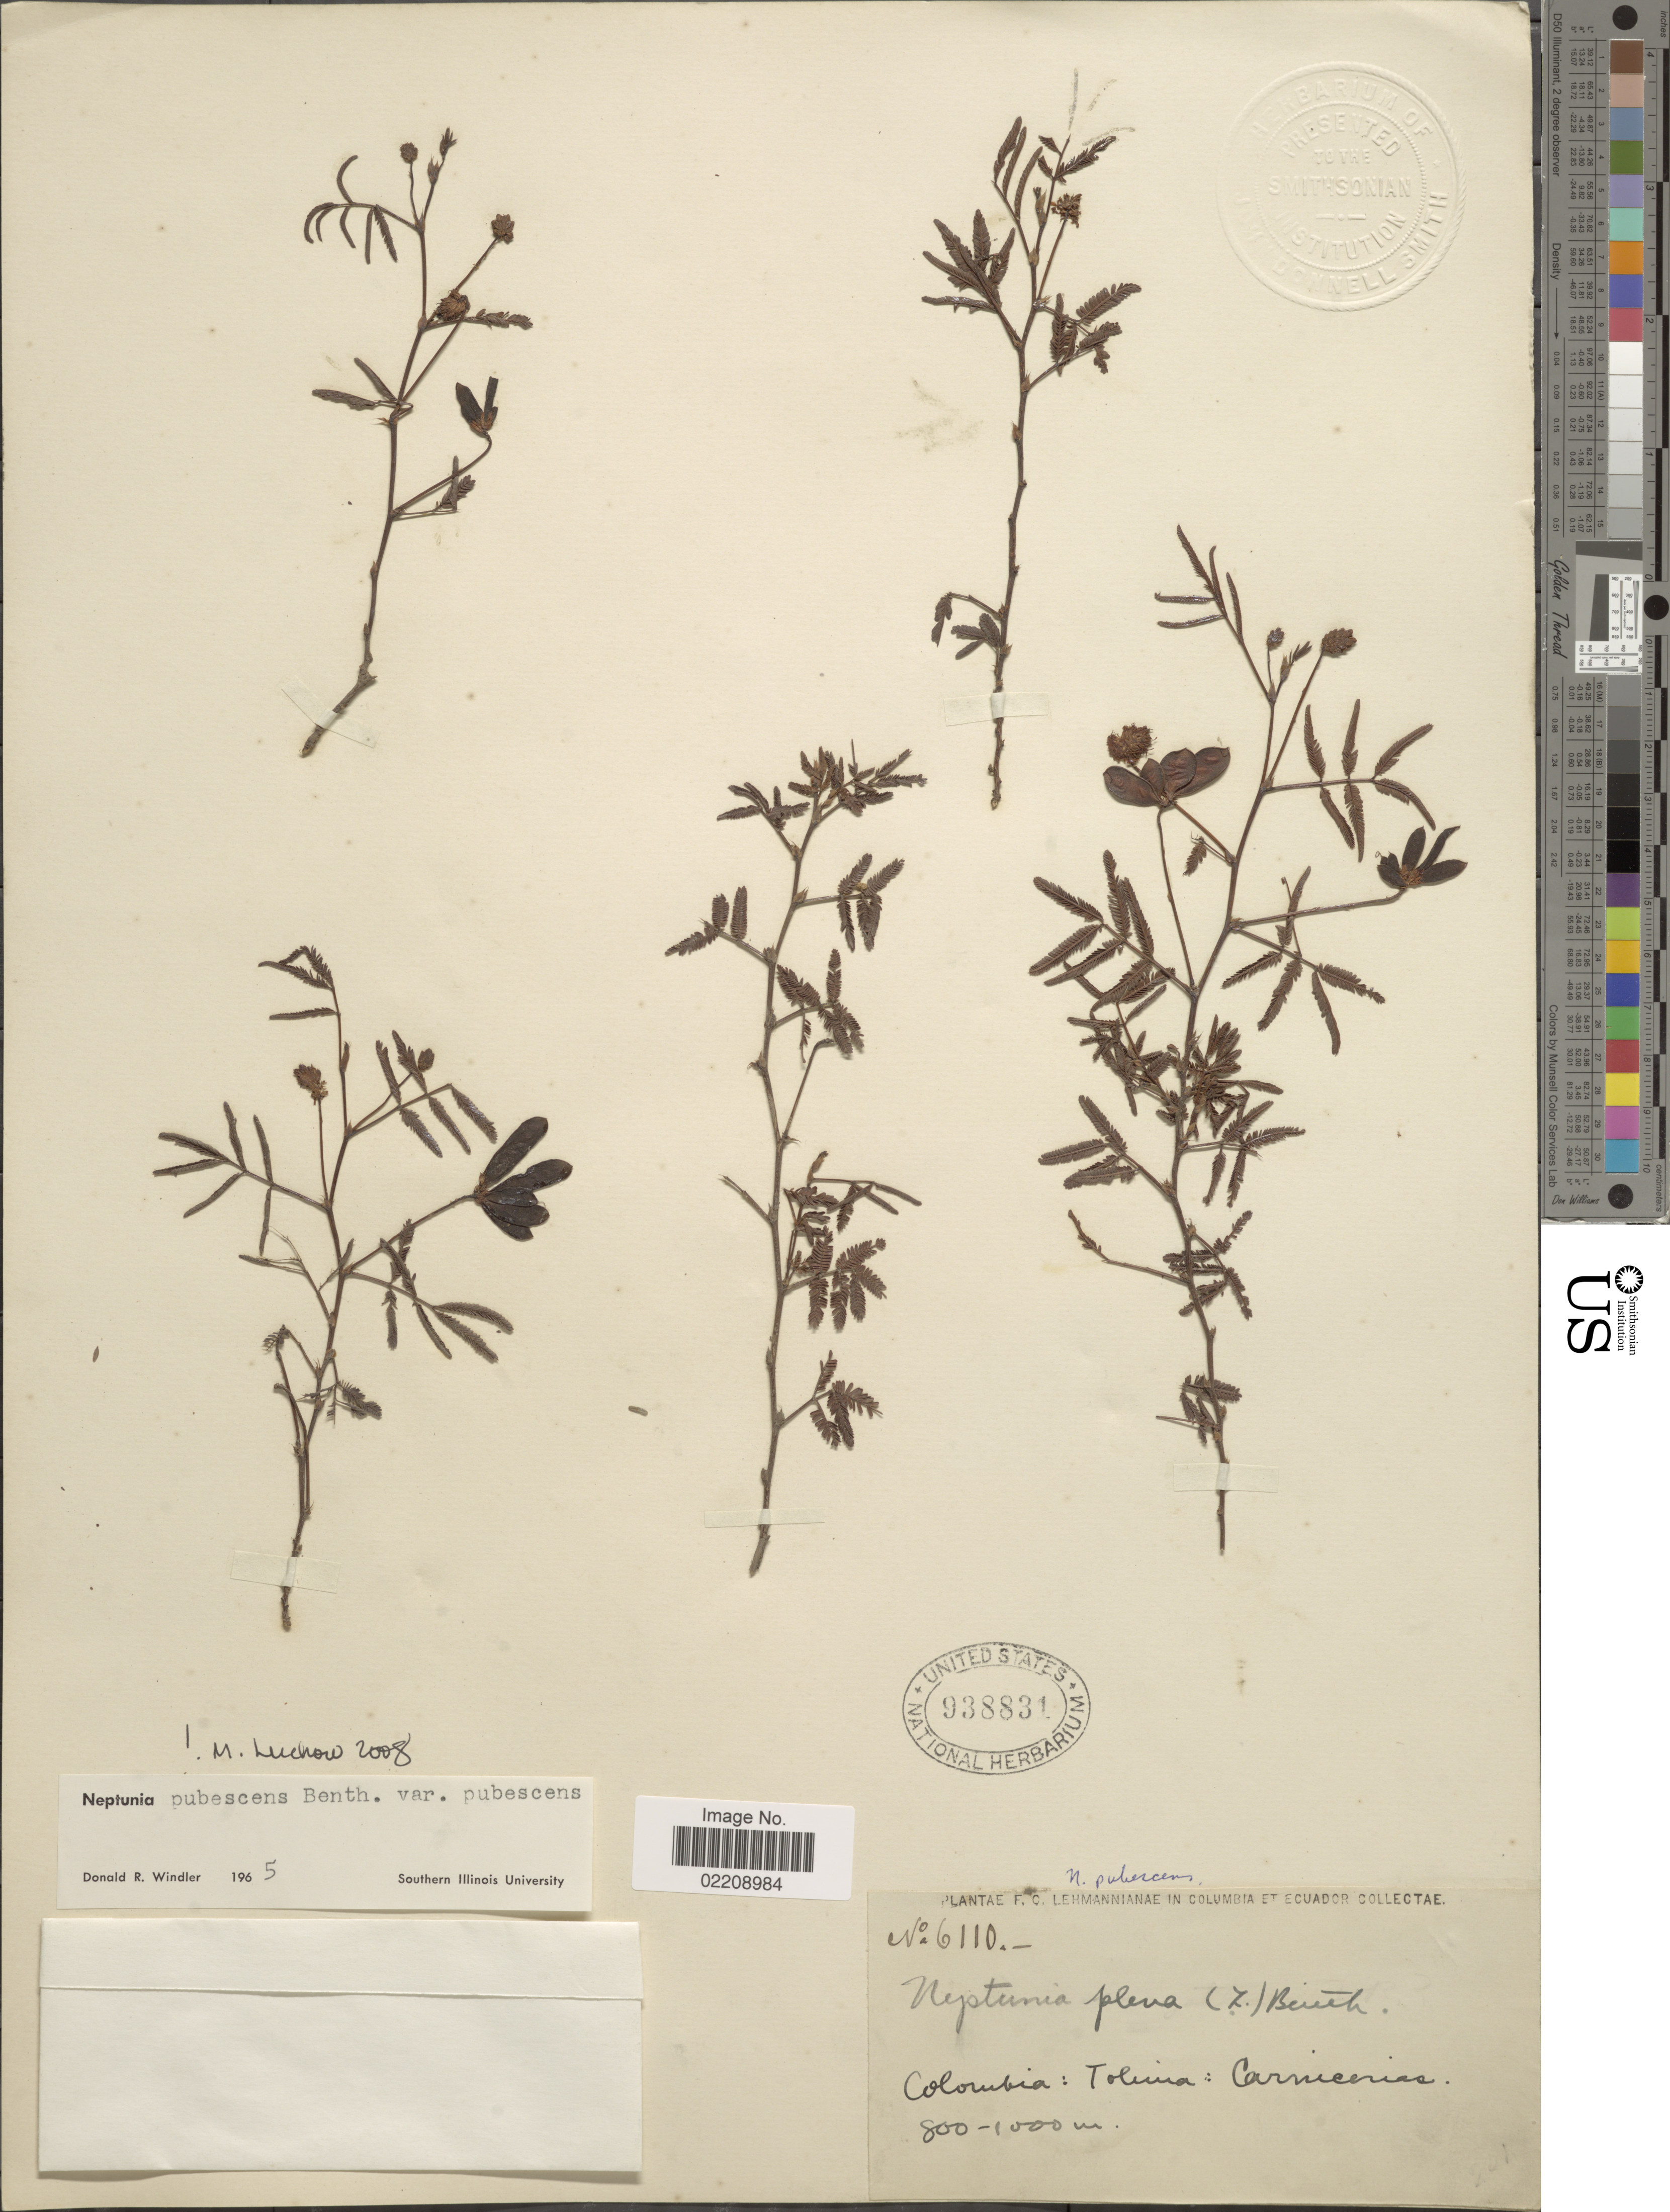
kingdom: Plantae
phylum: Tracheophyta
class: Magnoliopsida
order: Fabales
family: Fabaceae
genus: Neptunia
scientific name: Neptunia pubescens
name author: Benth.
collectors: F. C. Lehmann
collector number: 6110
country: Colombia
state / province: Tolima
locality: Carnicerias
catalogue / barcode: US 938831